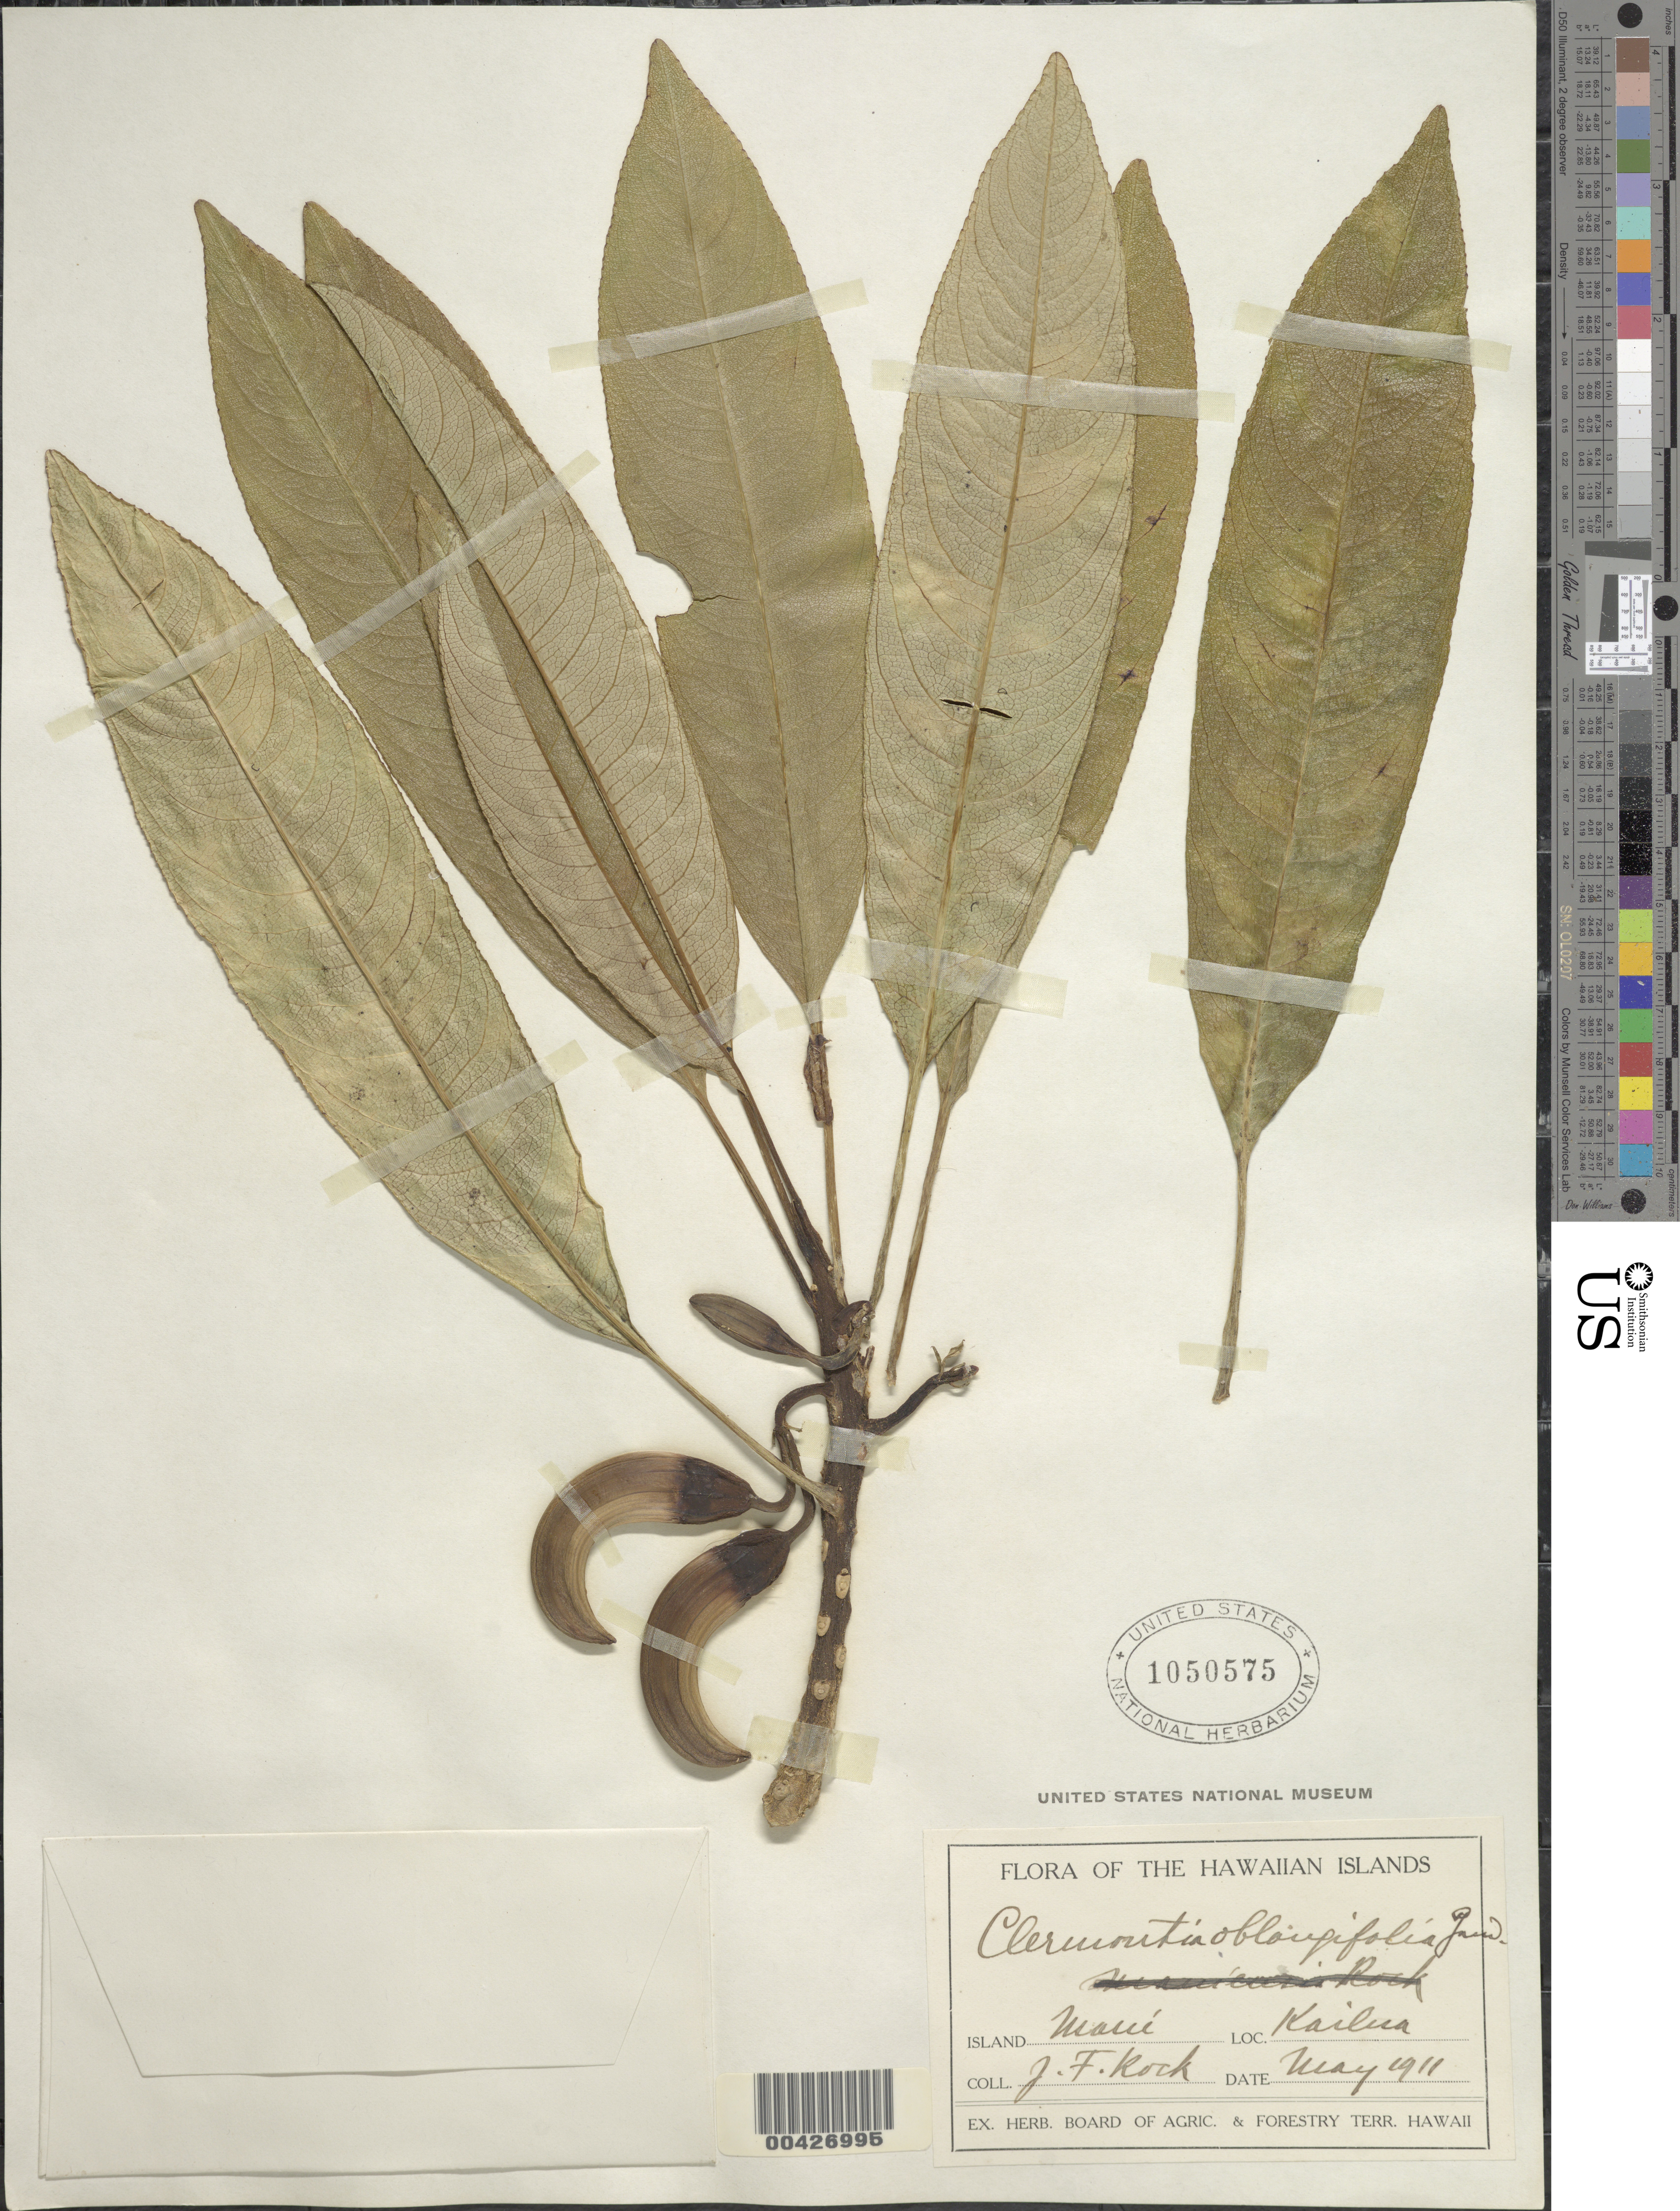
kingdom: Plantae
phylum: Tracheophyta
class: Magnoliopsida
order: Asterales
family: Campanulaceae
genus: Clermontia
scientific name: Clermontia oblongifolia subsp. mauiensis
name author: (Rock) Lammers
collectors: J. F. Rock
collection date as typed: May 1911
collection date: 1911-05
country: United States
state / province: Hawaii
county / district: Maui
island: Maui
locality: kailua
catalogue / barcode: US 1050575